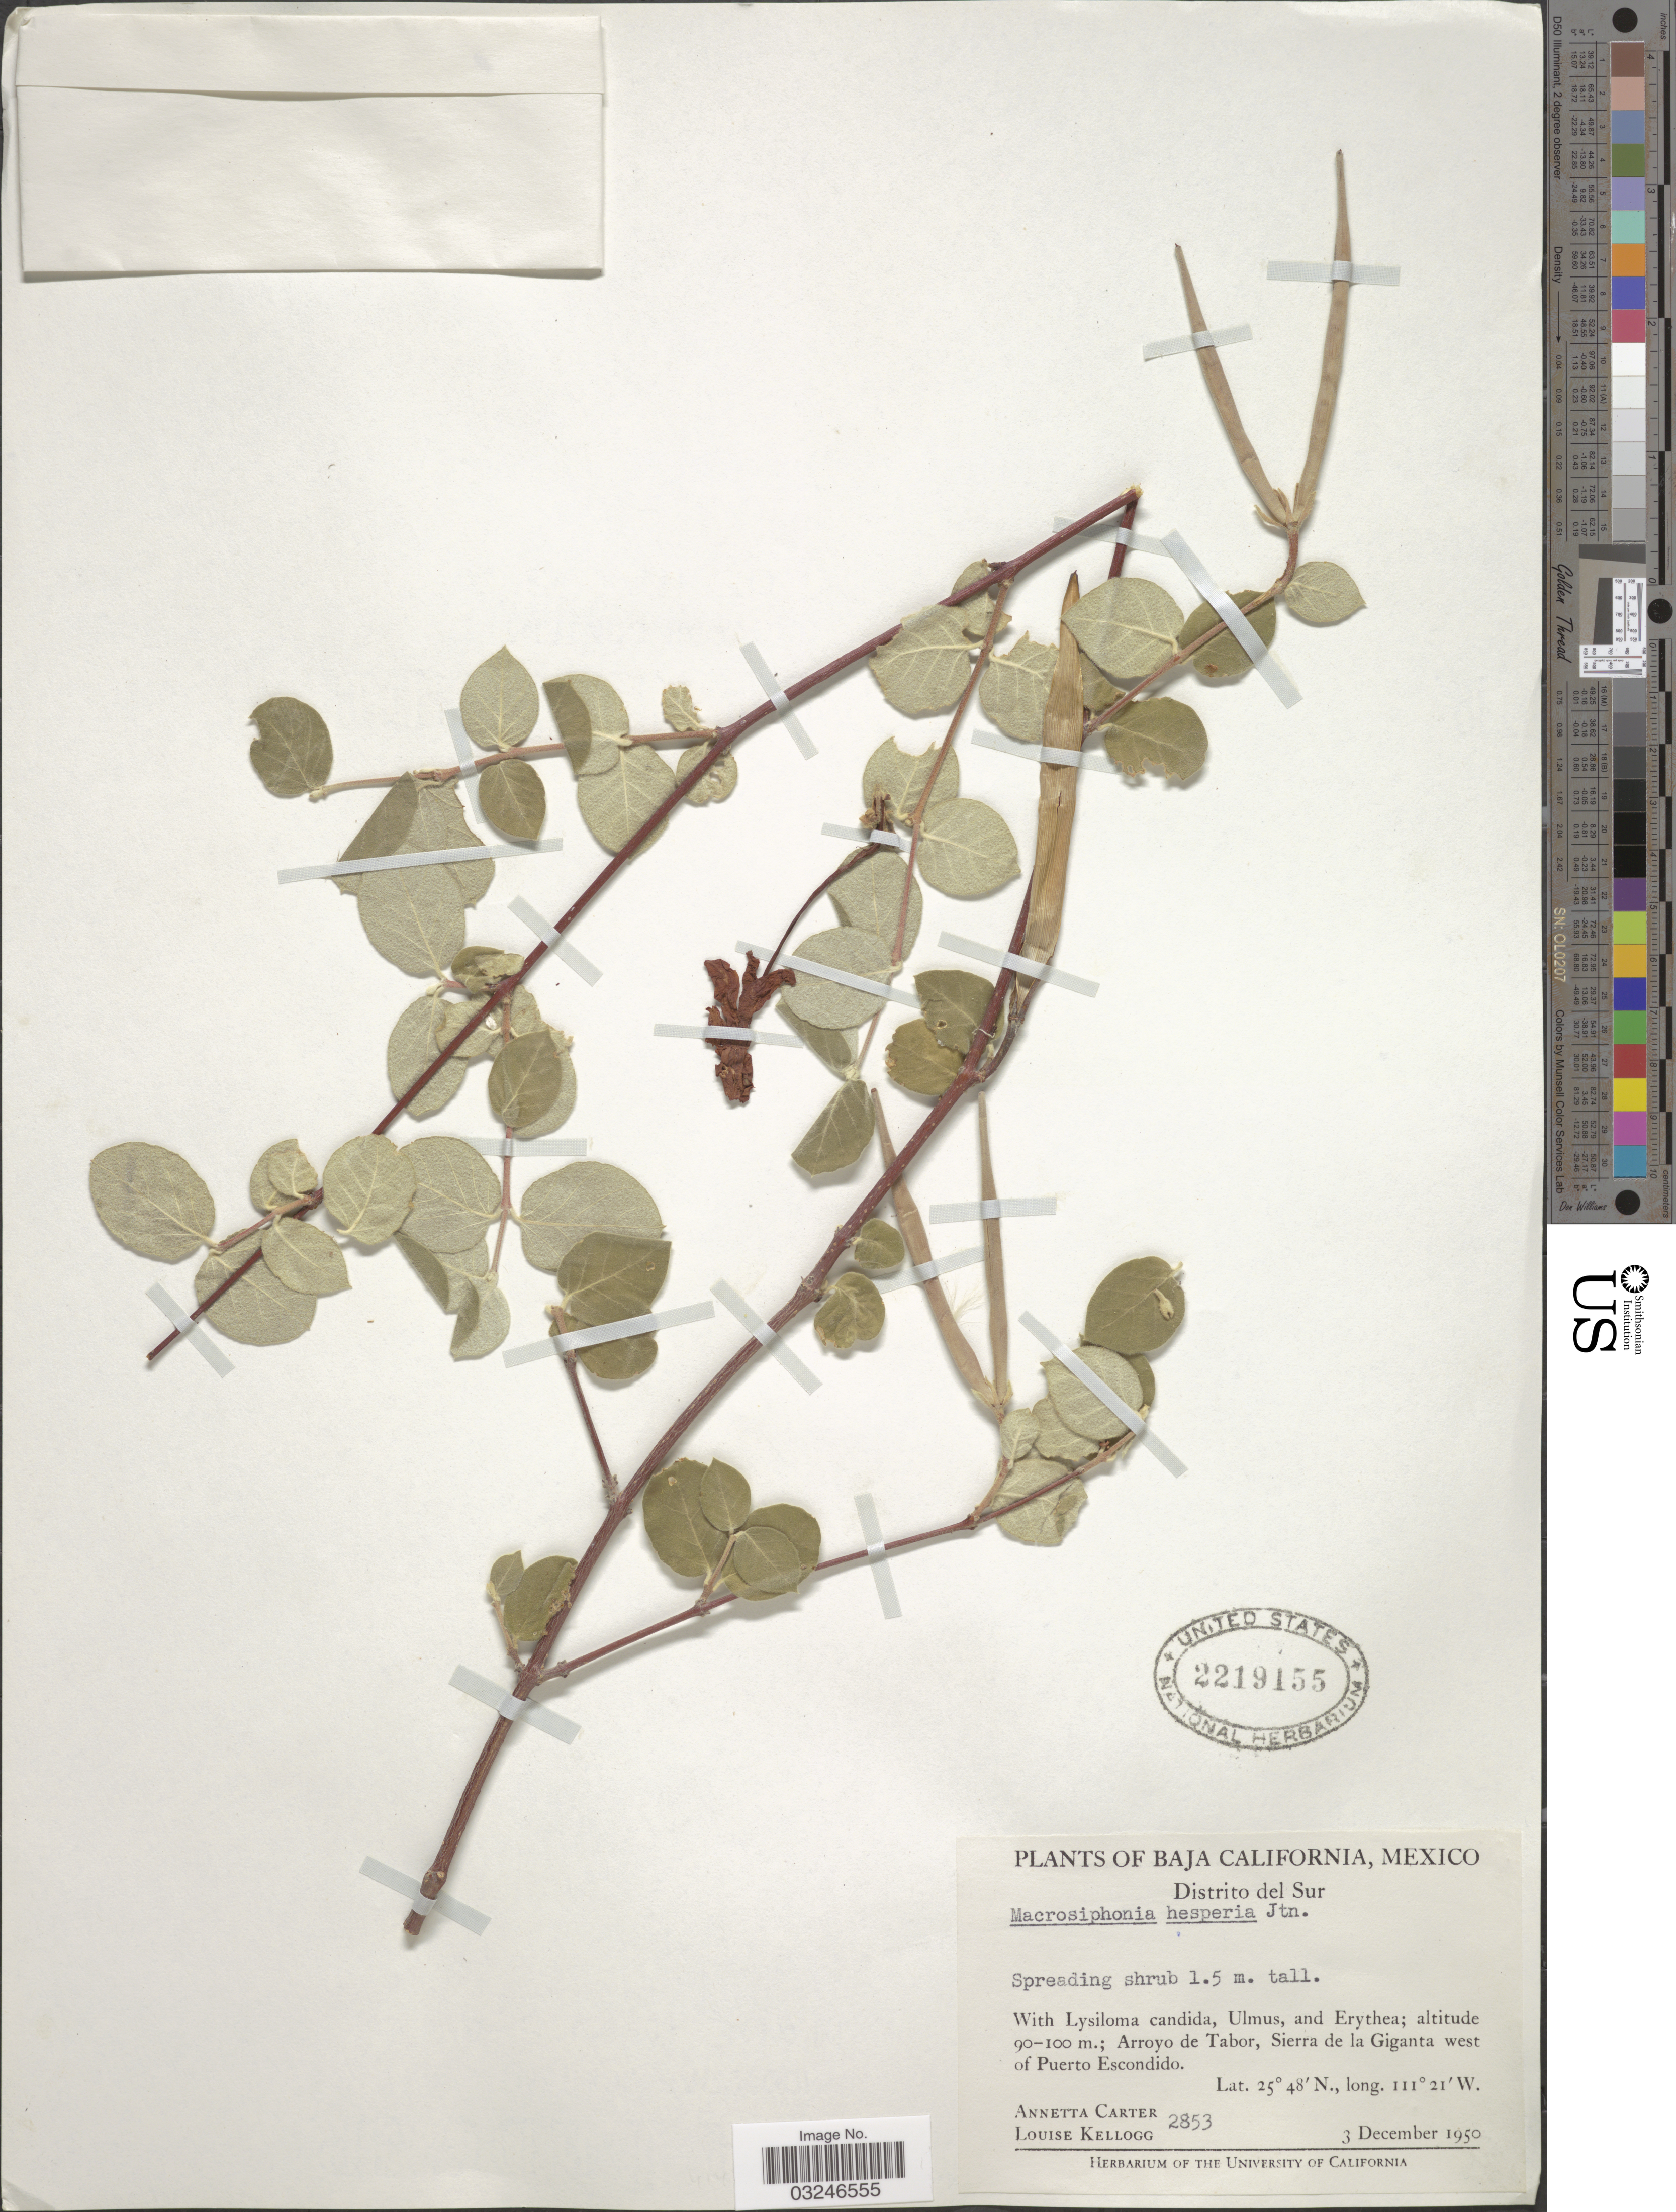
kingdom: Plantae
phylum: Tracheophyta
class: Magnoliopsida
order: Gentianales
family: Apocynaceae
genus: Macrosiphonia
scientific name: Macrosiphonia hesperia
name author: I.M. Johnst.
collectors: A. Carter & L. Kellogg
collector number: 2853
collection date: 1950-12-03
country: Mexico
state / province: Baja California Sur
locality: Distrito del Sur. Arroyo de Tabor, Sierra de la Giganta west of Puerto Escondido.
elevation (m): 90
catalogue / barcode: US 2219155